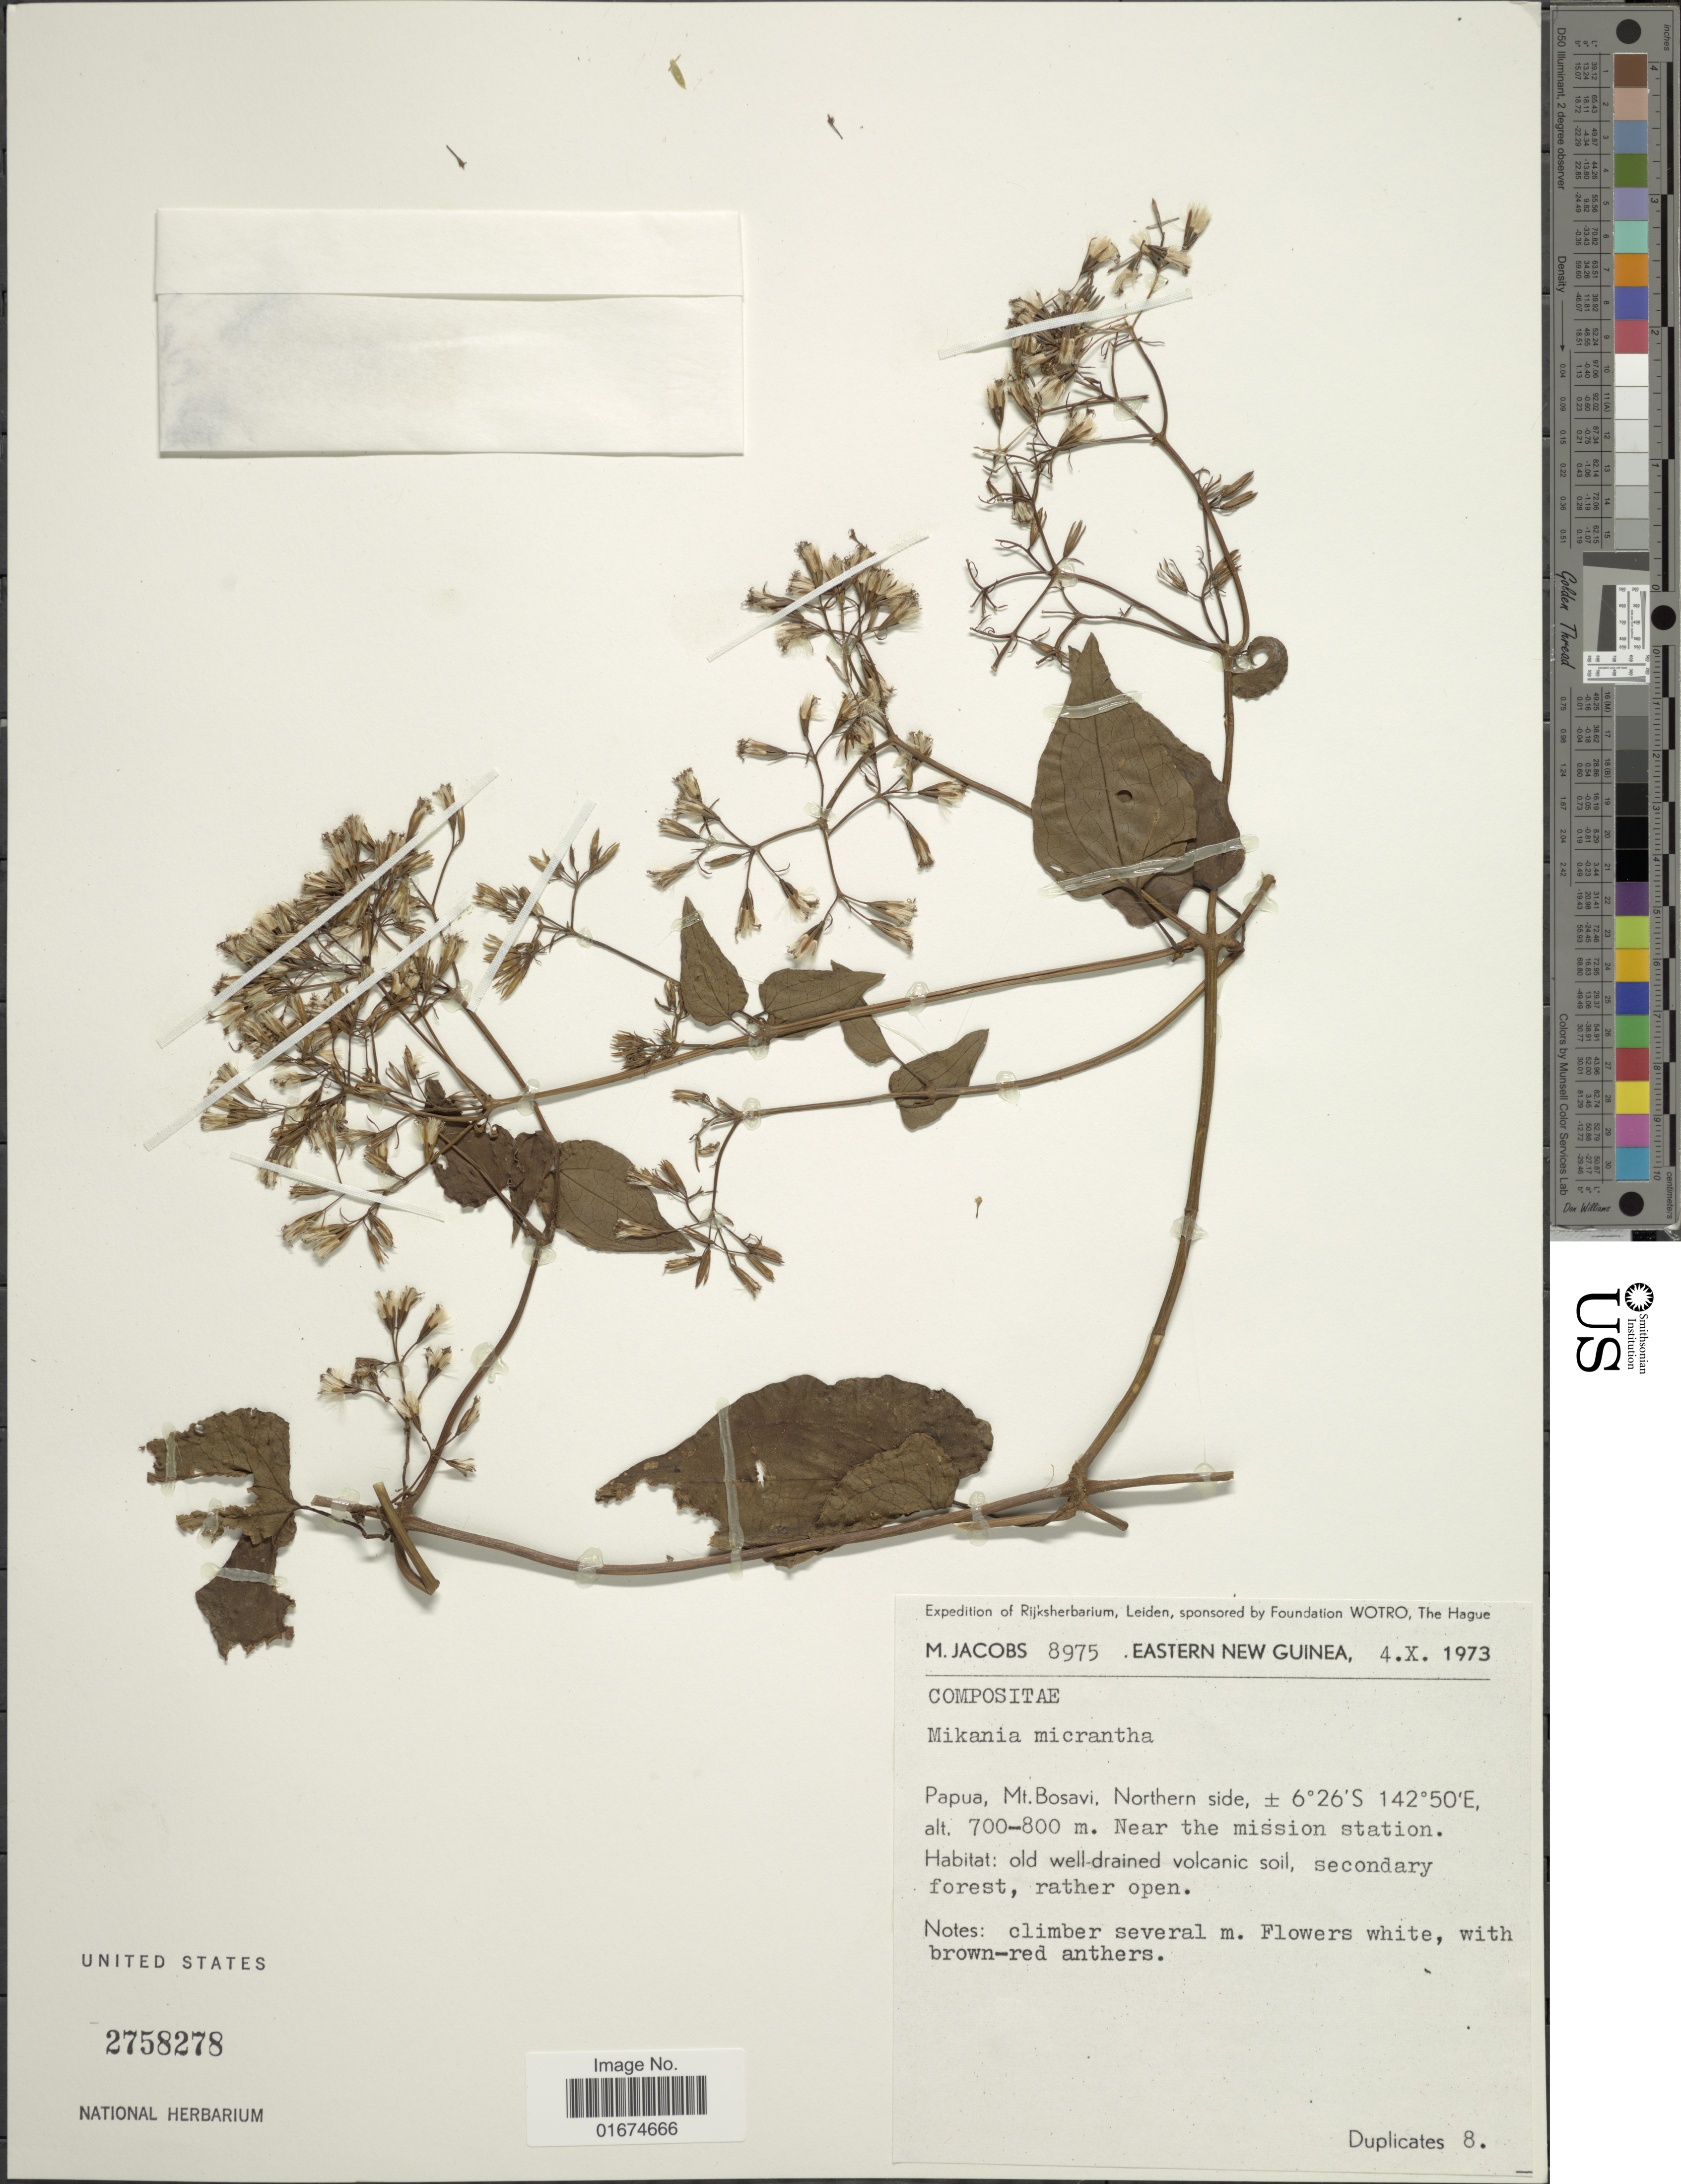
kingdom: Plantae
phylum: Tracheophyta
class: Magnoliopsida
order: Asterales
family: Asteraceae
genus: Mikania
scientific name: Mikania cordata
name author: (Burm. f.) B.L. Rob.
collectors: M. Jacobs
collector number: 8975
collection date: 1973-10-04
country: Papua New Guinea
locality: Eastern New Guinea, Papua, Mt. Bosavi, Northern side. Near the mission station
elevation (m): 700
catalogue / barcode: US 2758278